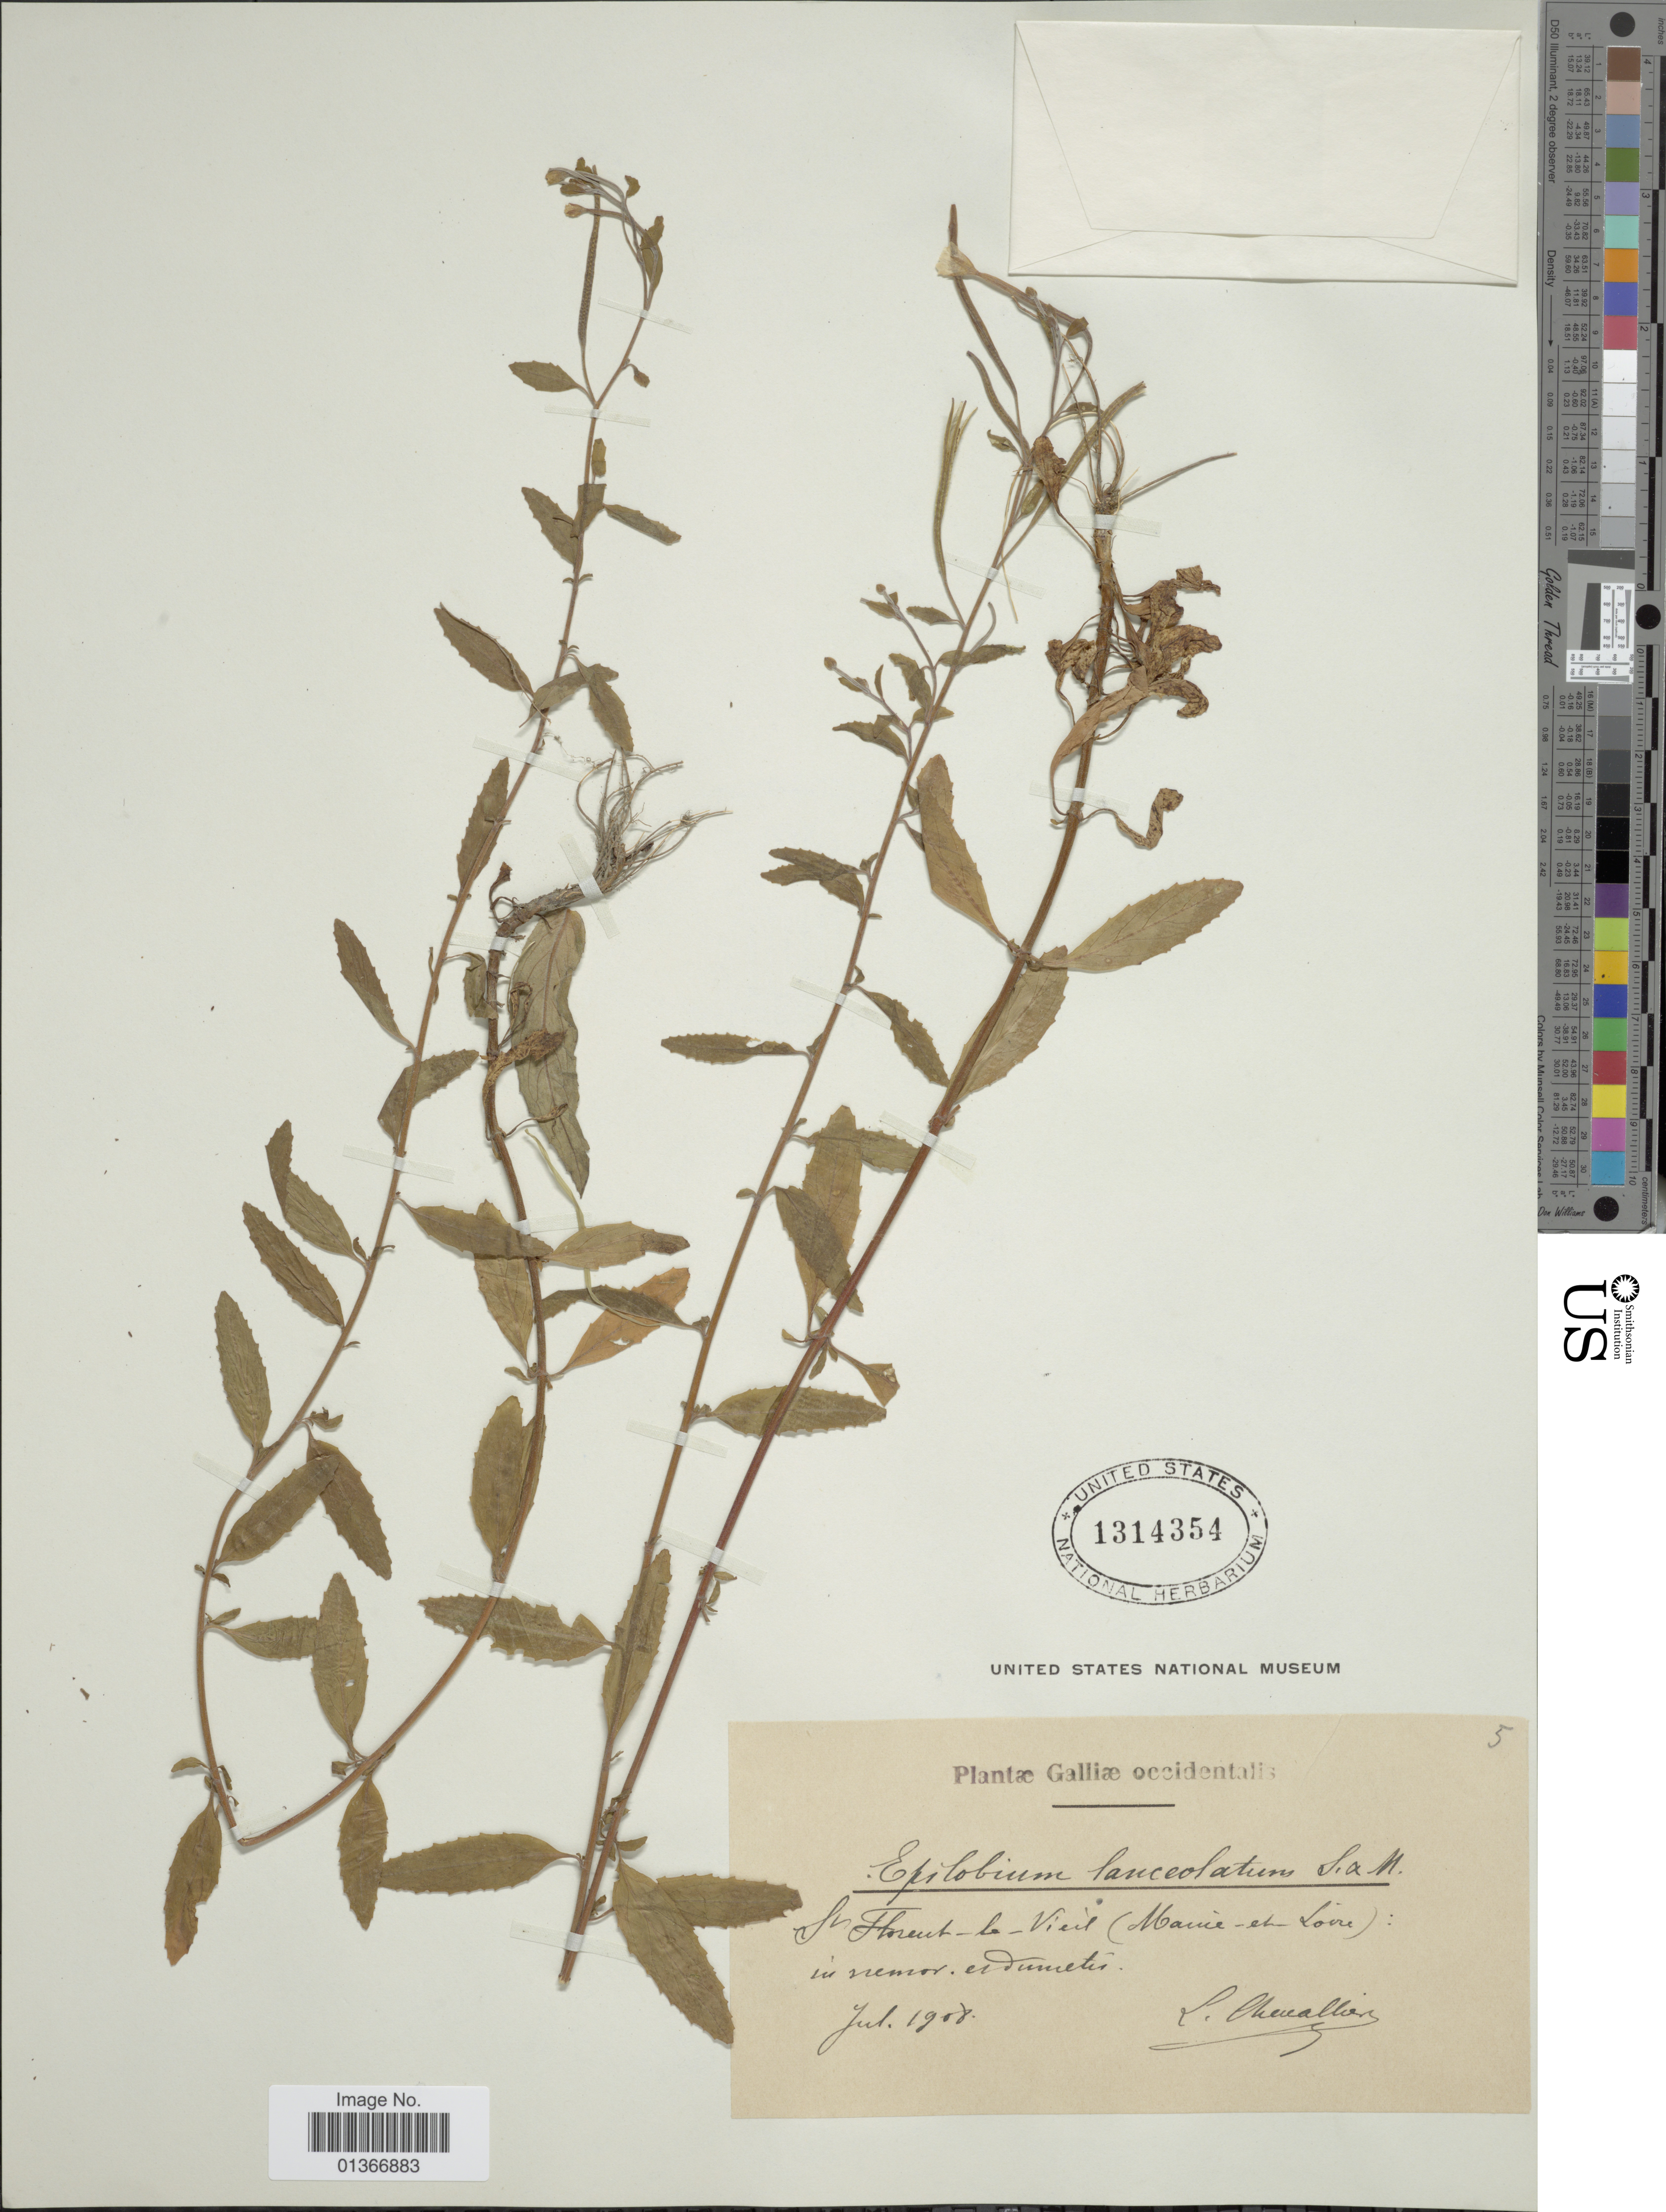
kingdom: Plantae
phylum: Tracheophyta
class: Magnoliopsida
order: Myrtales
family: Onagraceae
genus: Epilobium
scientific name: Epilobium lanceolatum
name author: Sebast. & Mauri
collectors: L. Chevallier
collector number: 5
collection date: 1908-07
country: France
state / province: Pays de la Loire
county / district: Maine-et-Loire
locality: Galliæ occidentalis. St. Florent-la-Vieis (Maine-et-Loire): in nemor. et dumetis. [interpreted]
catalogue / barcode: US 1314354